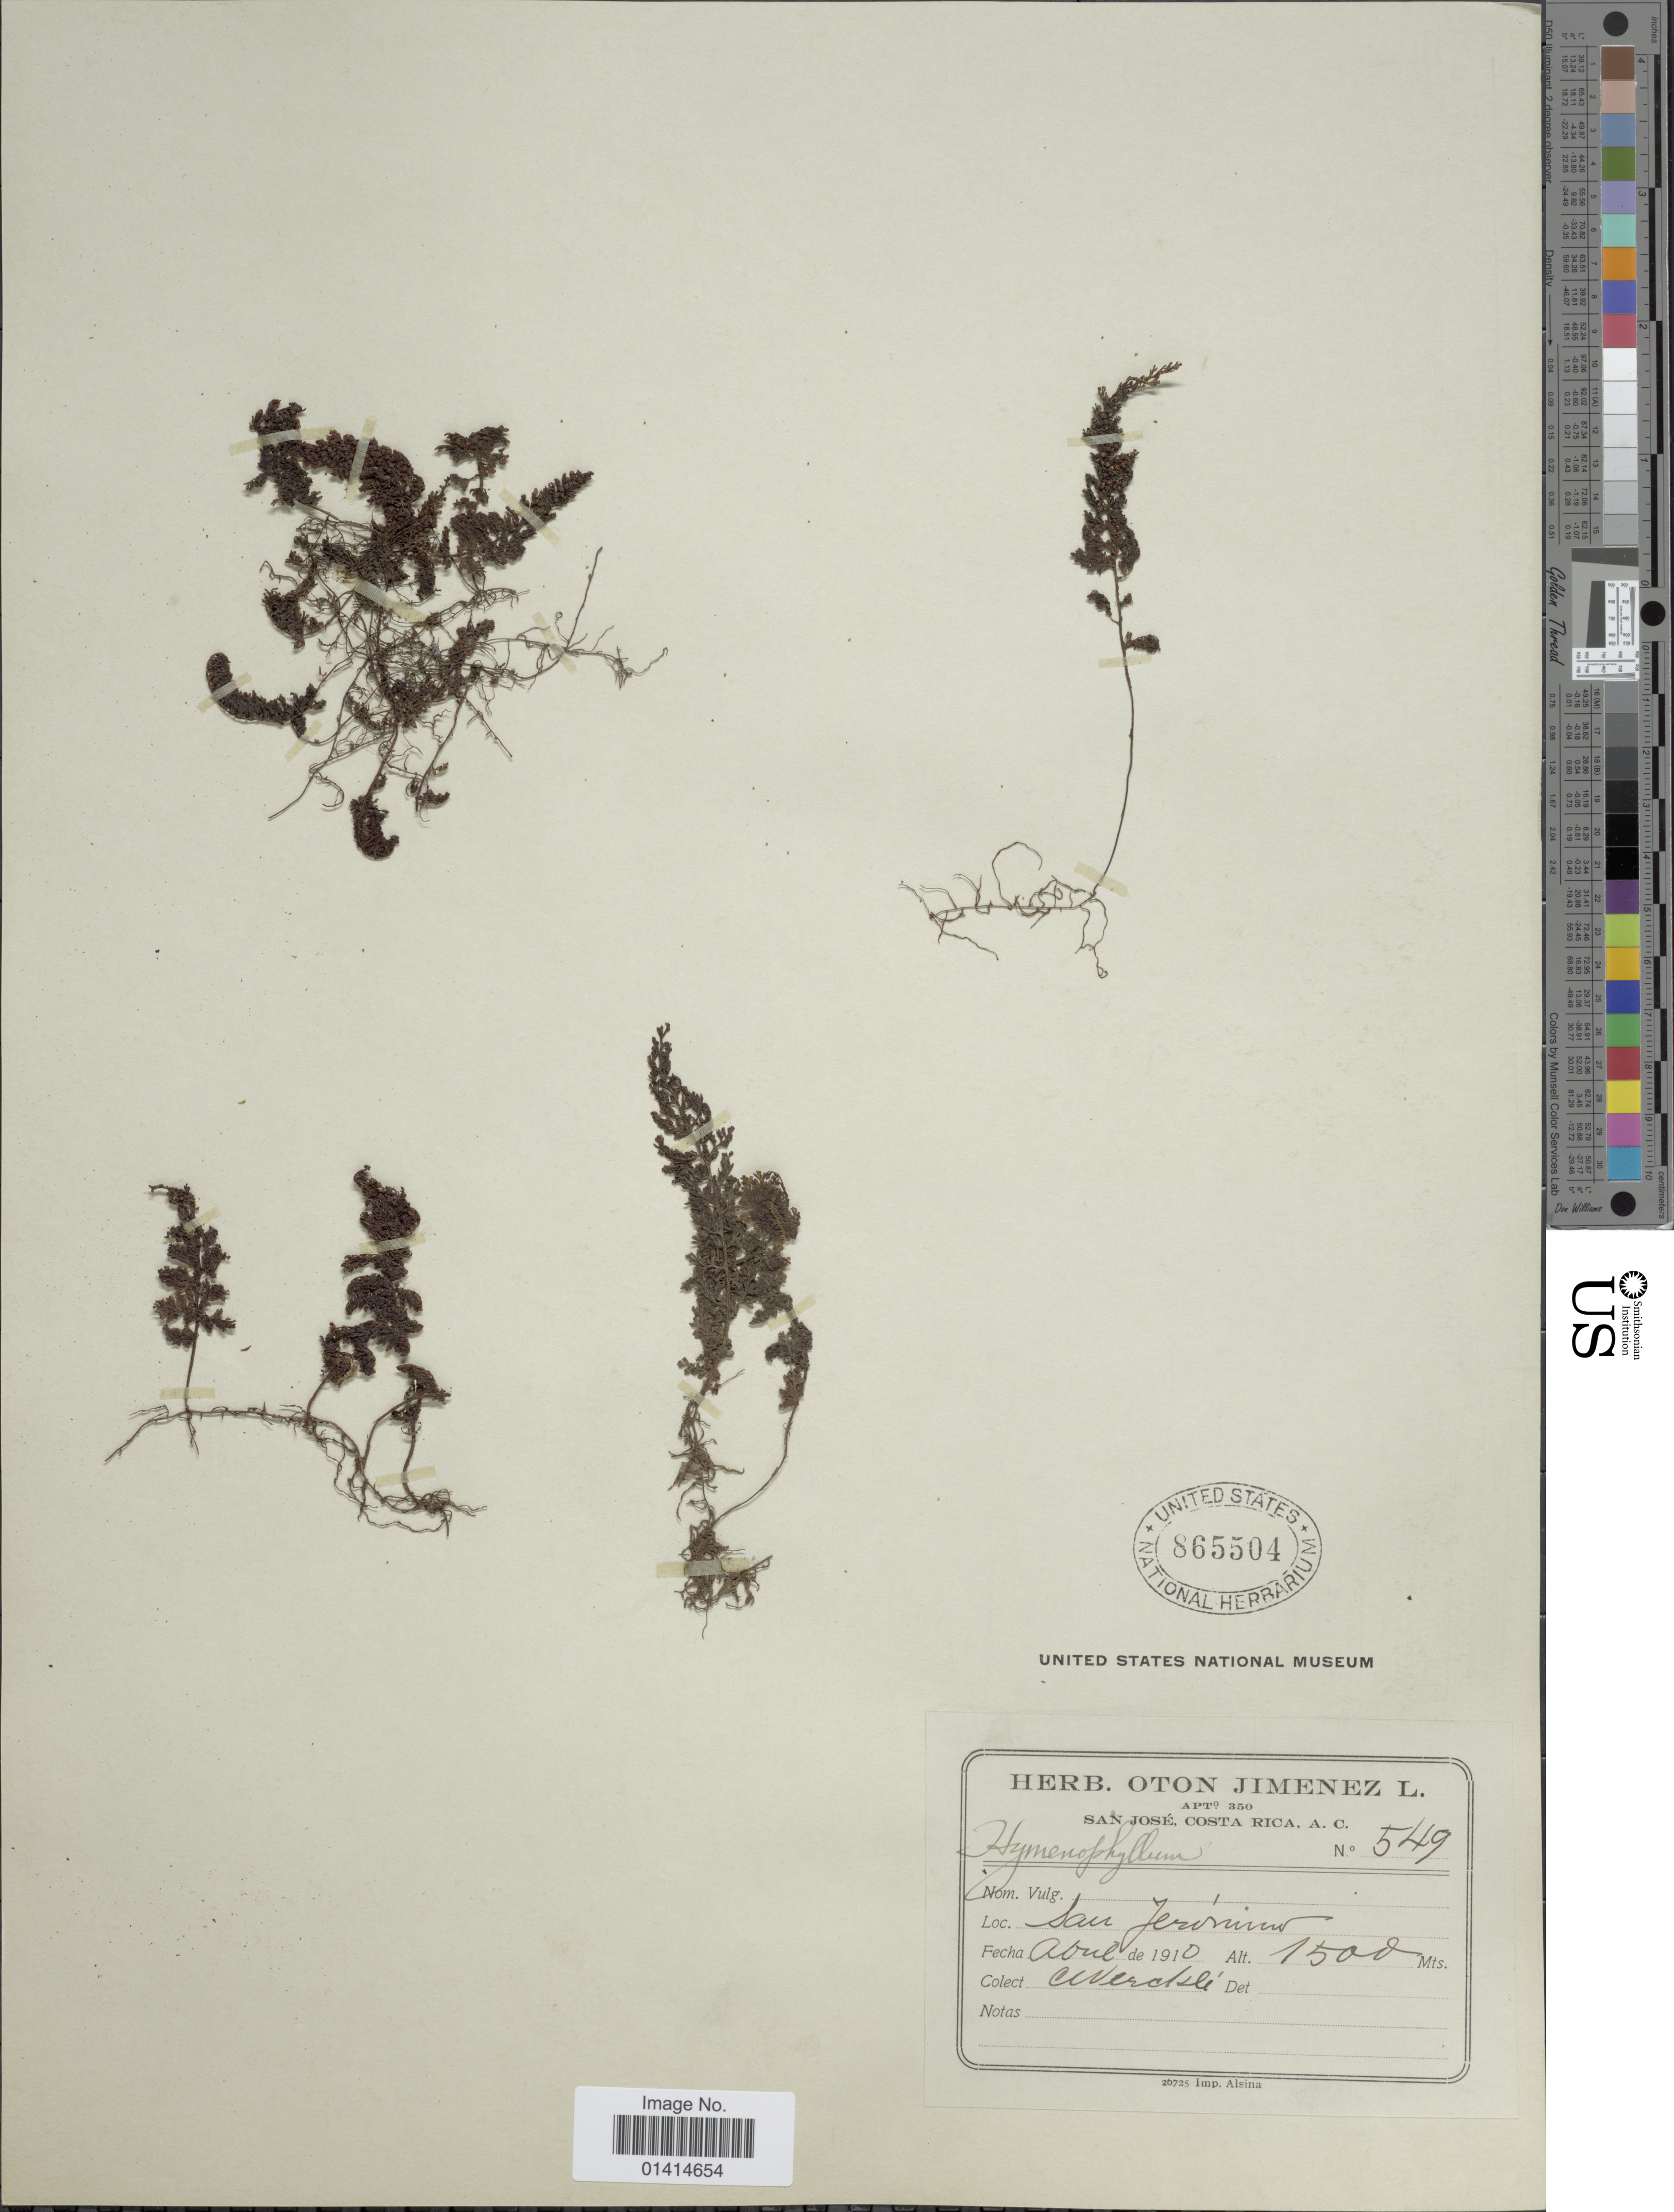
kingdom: Plantae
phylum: Tracheophyta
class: Polypodiopsida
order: Hymenophyllales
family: Hymenophyllaceae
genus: Hymenophyllum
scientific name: Hymenophyllum undulatum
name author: (Sw.) Sw.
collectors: C. C Wercklé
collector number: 549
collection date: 1910-04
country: Costa Rica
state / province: San José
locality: San Jeronimo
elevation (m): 1500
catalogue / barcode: US 865504